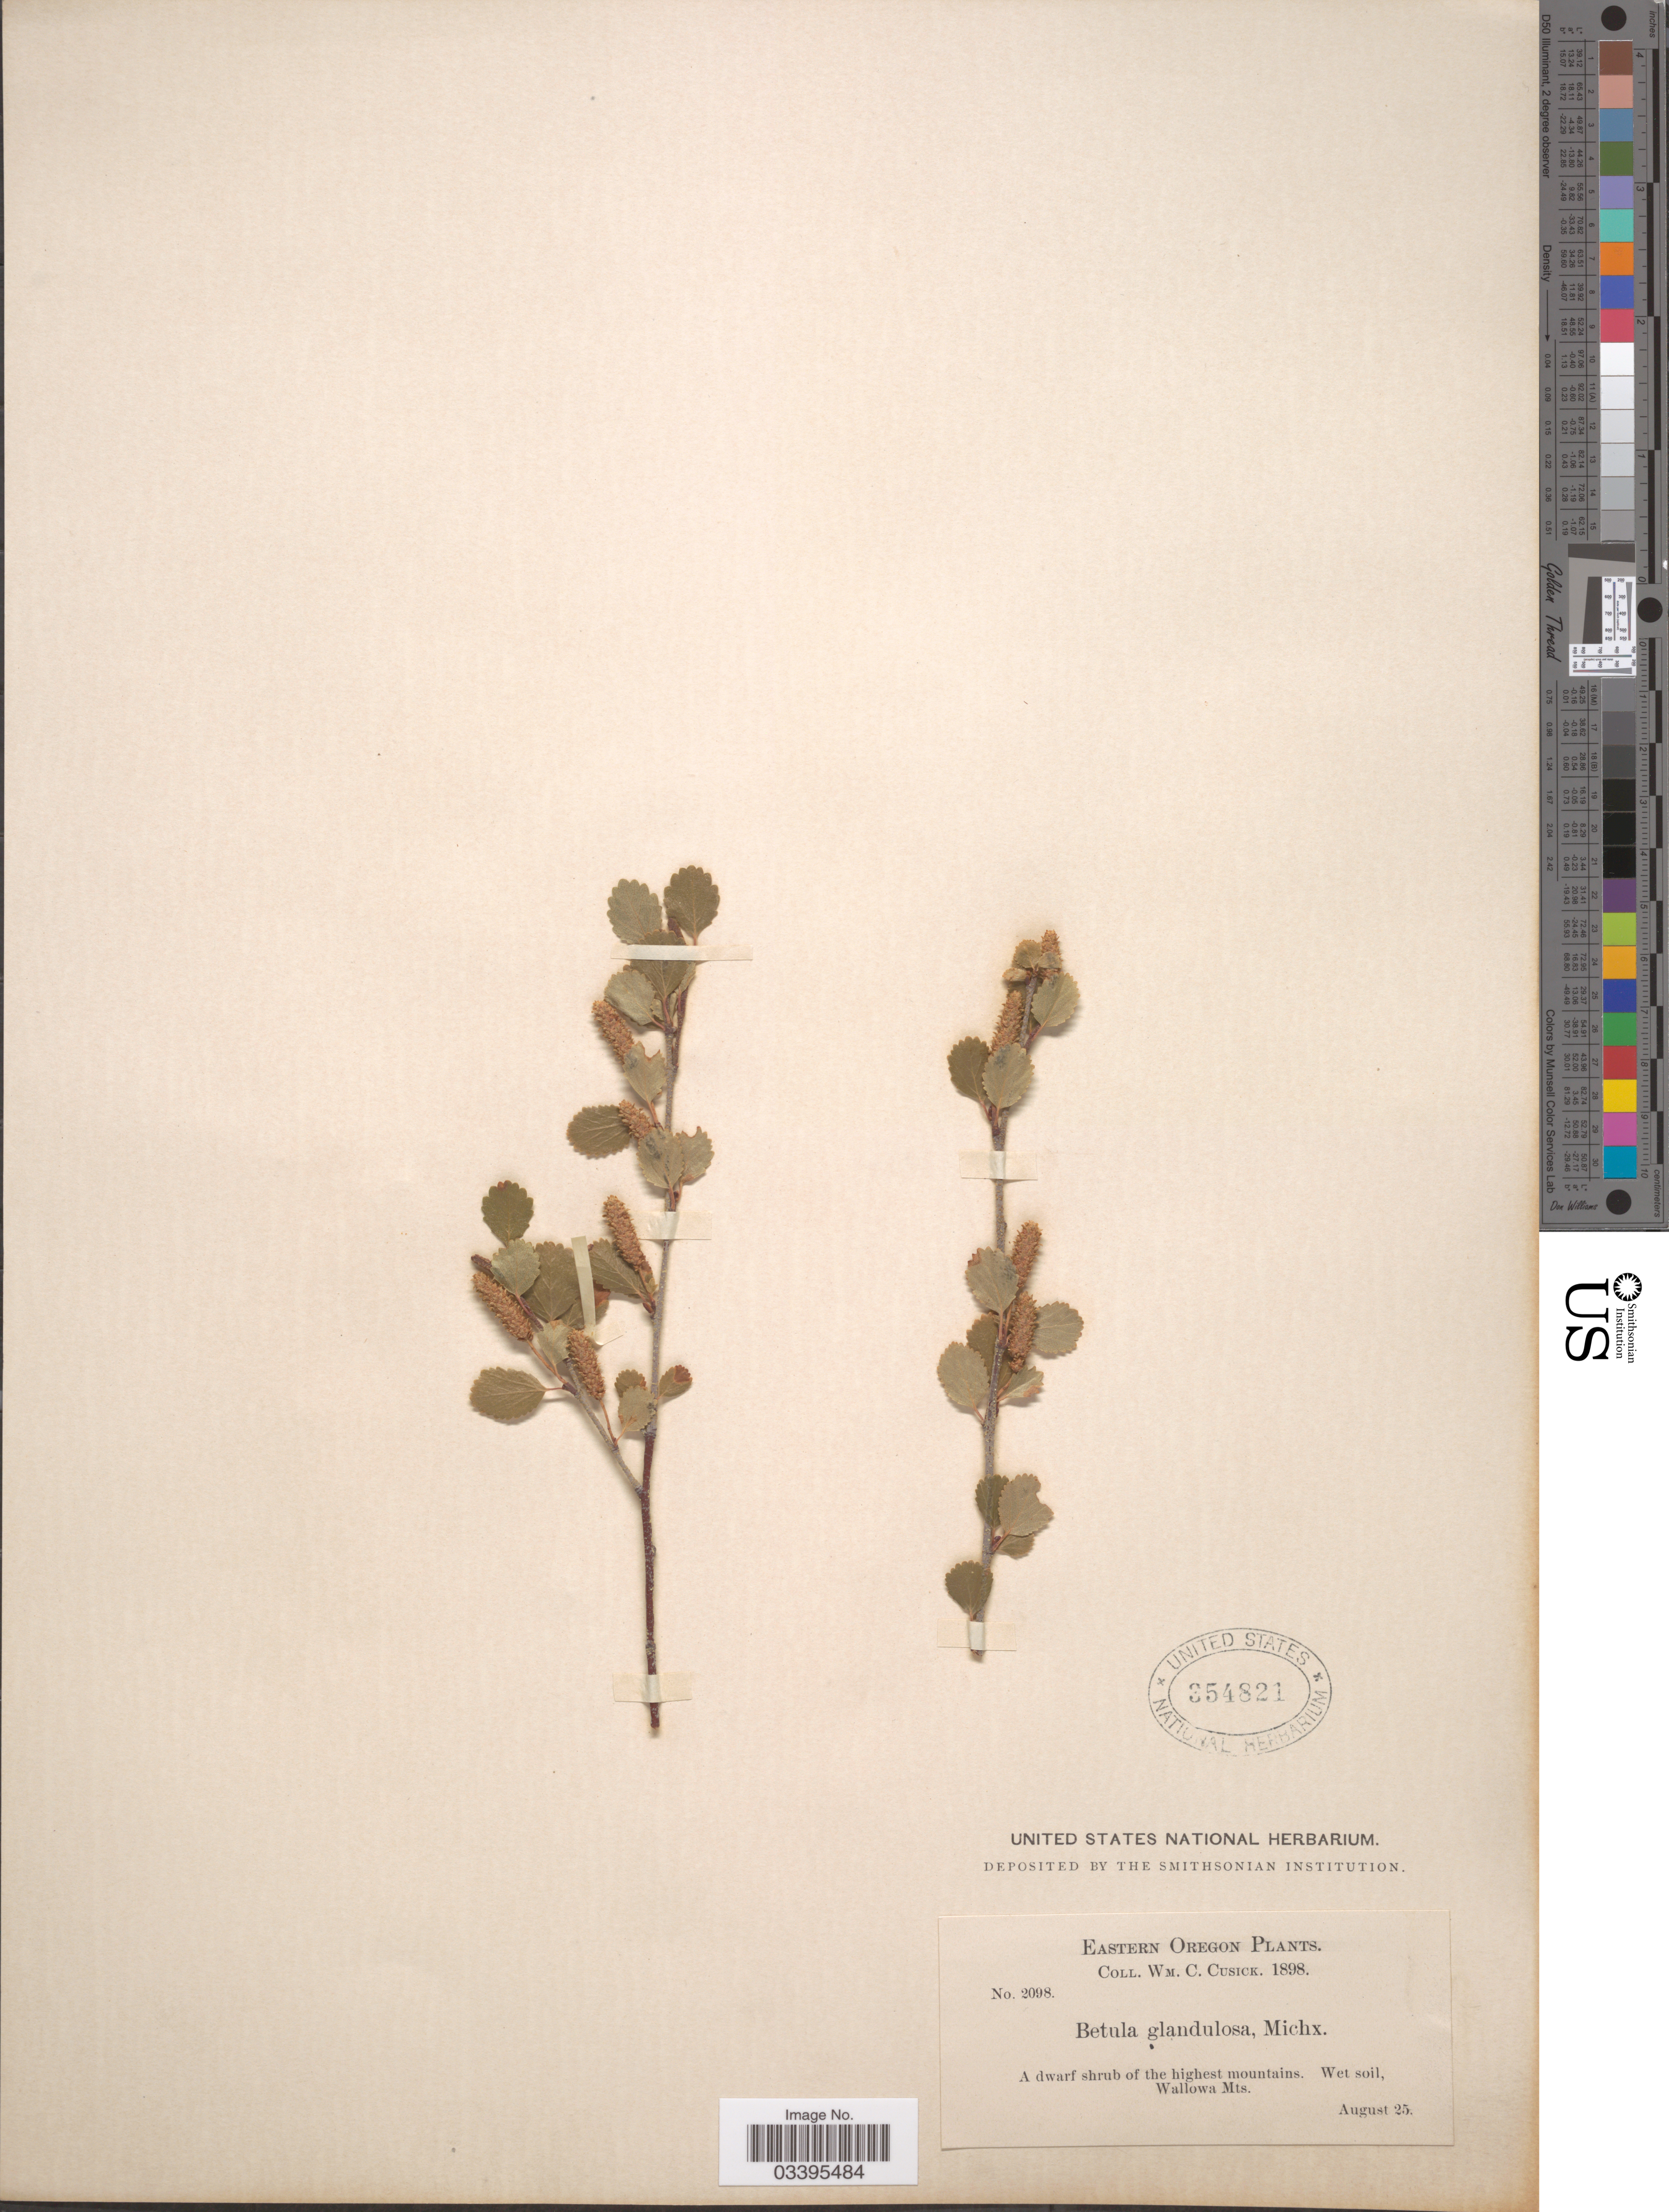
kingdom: Plantae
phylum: Tracheophyta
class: Magnoliopsida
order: Fagales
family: Betulaceae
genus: Betula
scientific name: Betula glandulosa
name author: Michx.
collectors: W. C. Cusick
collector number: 2098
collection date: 1898-08-25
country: United States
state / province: Oregon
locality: Eastern Oregon. Wallowa Mts.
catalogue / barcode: US 354821